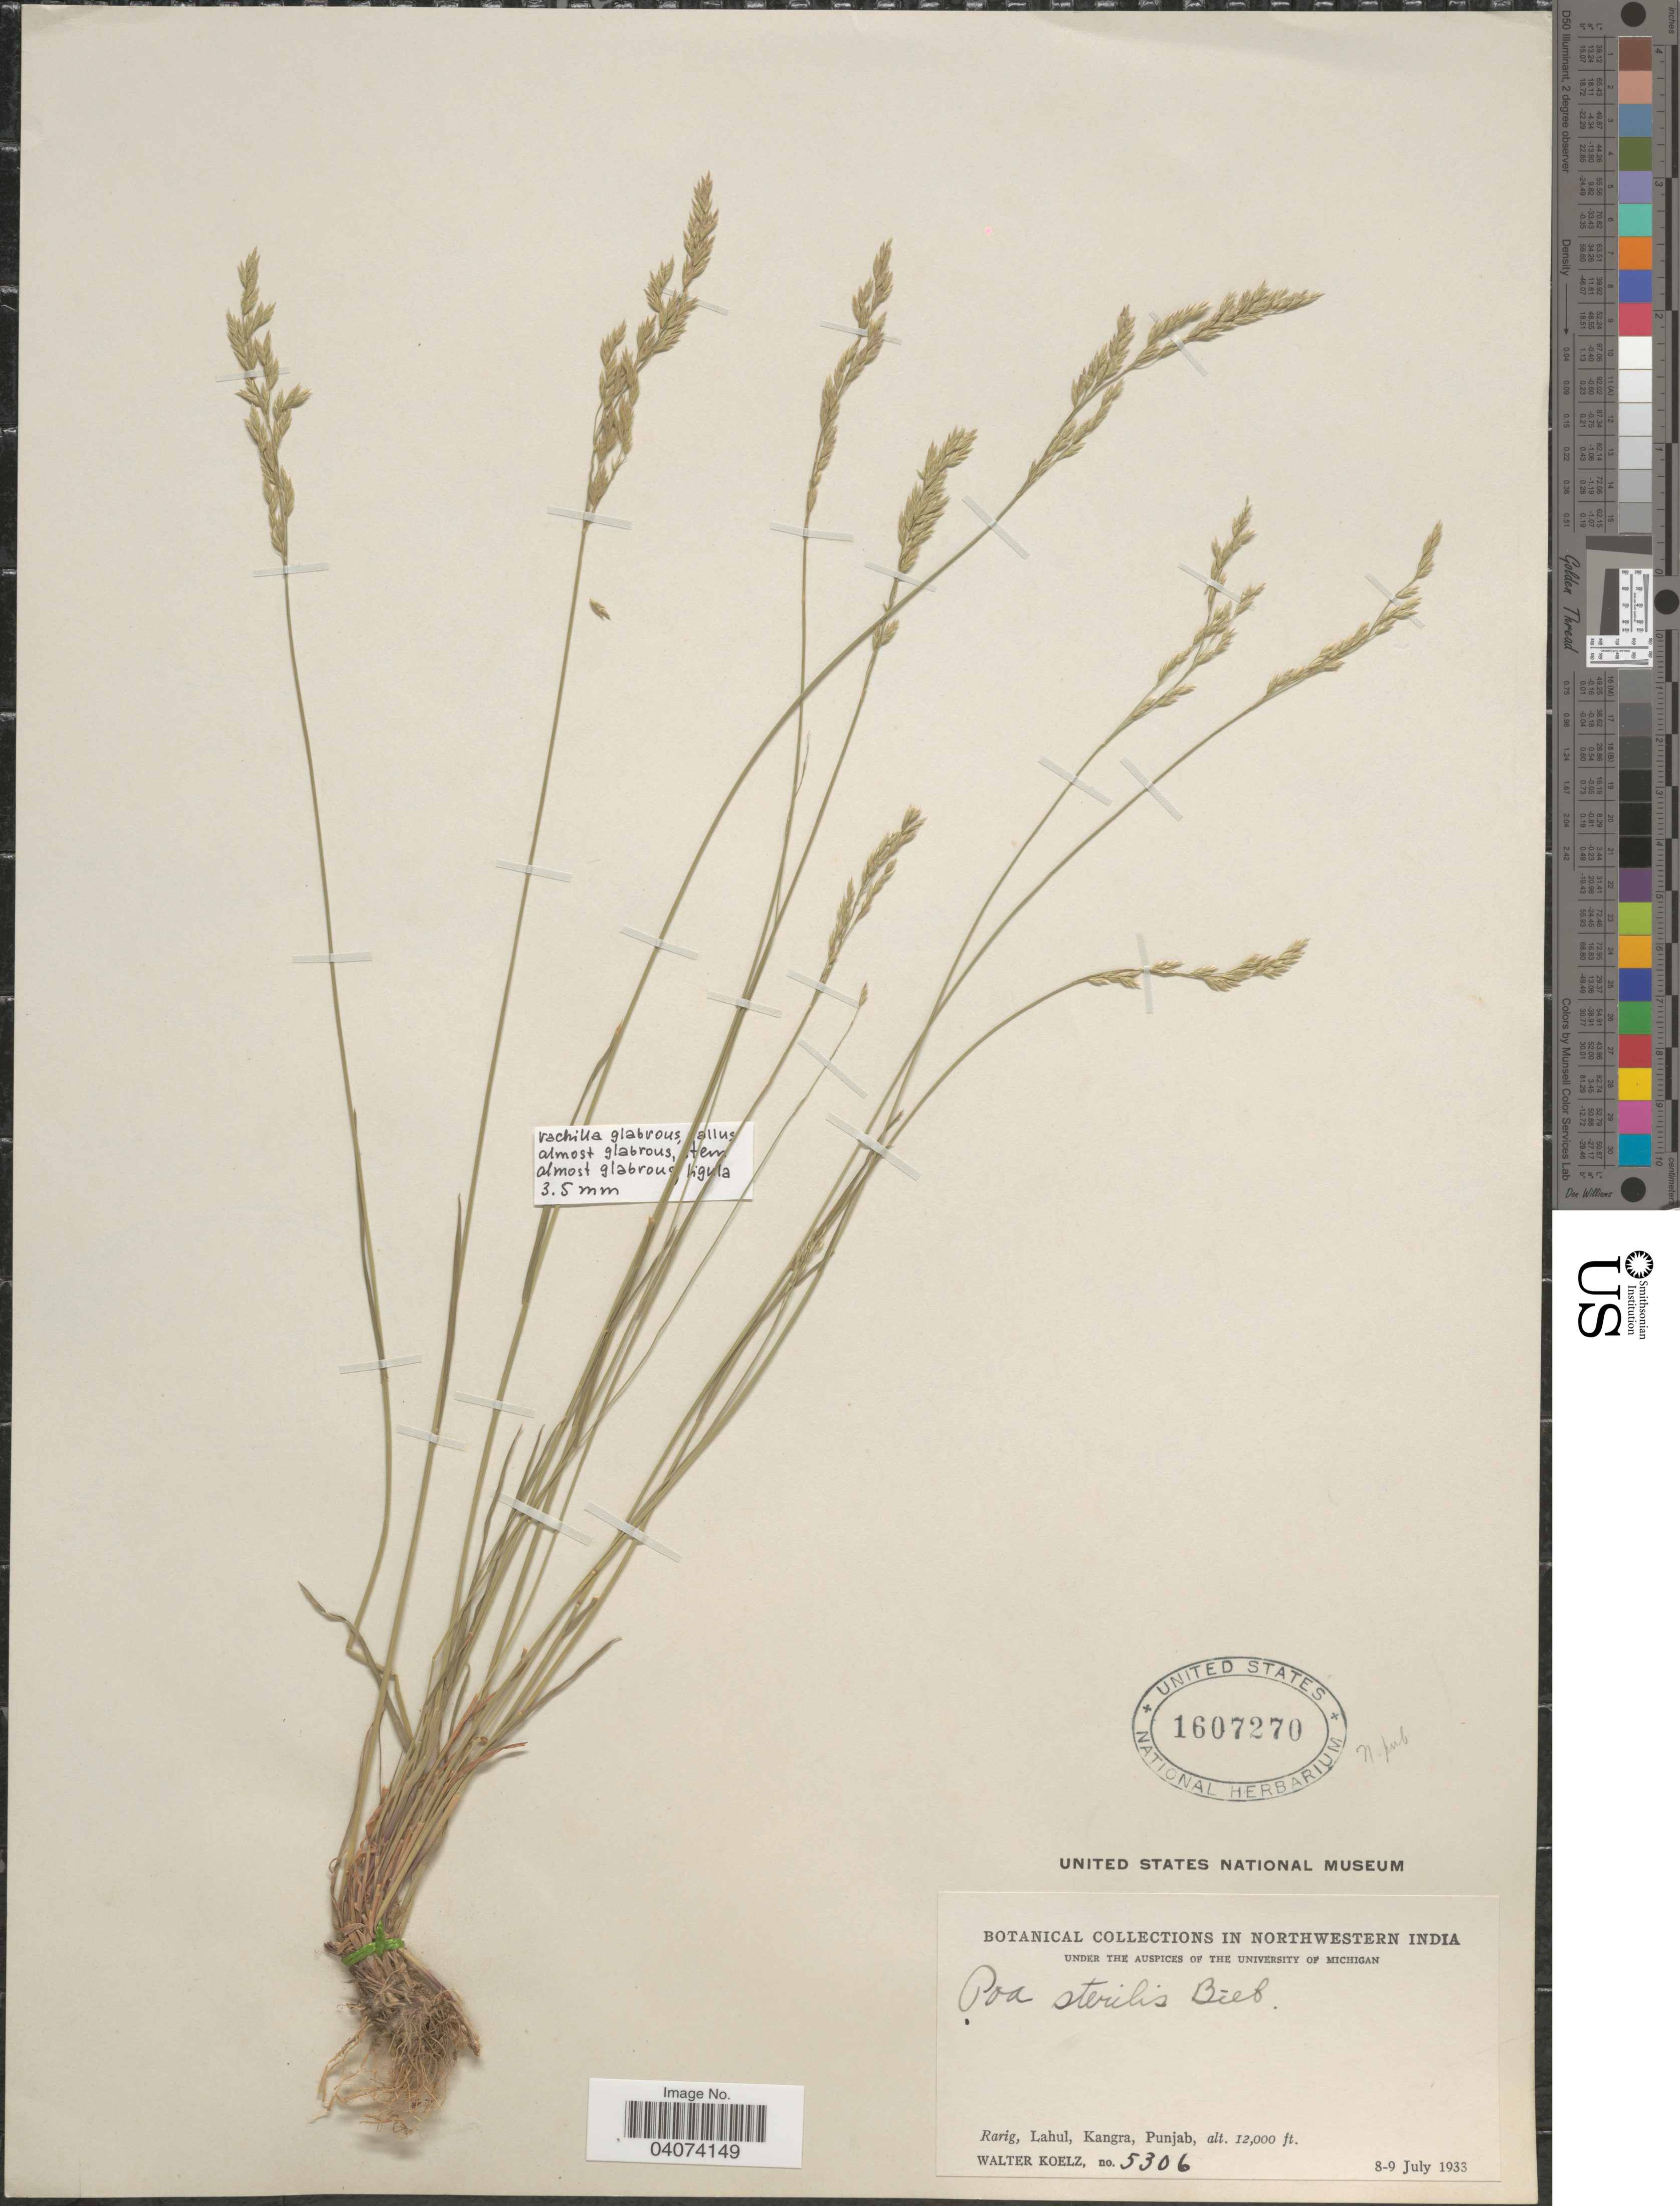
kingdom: Plantae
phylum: Tracheophyta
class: Liliopsida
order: Poales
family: Poaceae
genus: Poa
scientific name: Poa versicolor subsp. varia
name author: (Keng ex L. Liu) Olonova & G.H. Zhu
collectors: W. N. Koelz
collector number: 5306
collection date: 1933-07-08/1933-07-09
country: India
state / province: Punjab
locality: In Northwestern India. Rarig, Lahul, Kangra.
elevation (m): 3658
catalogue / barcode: US 1607270